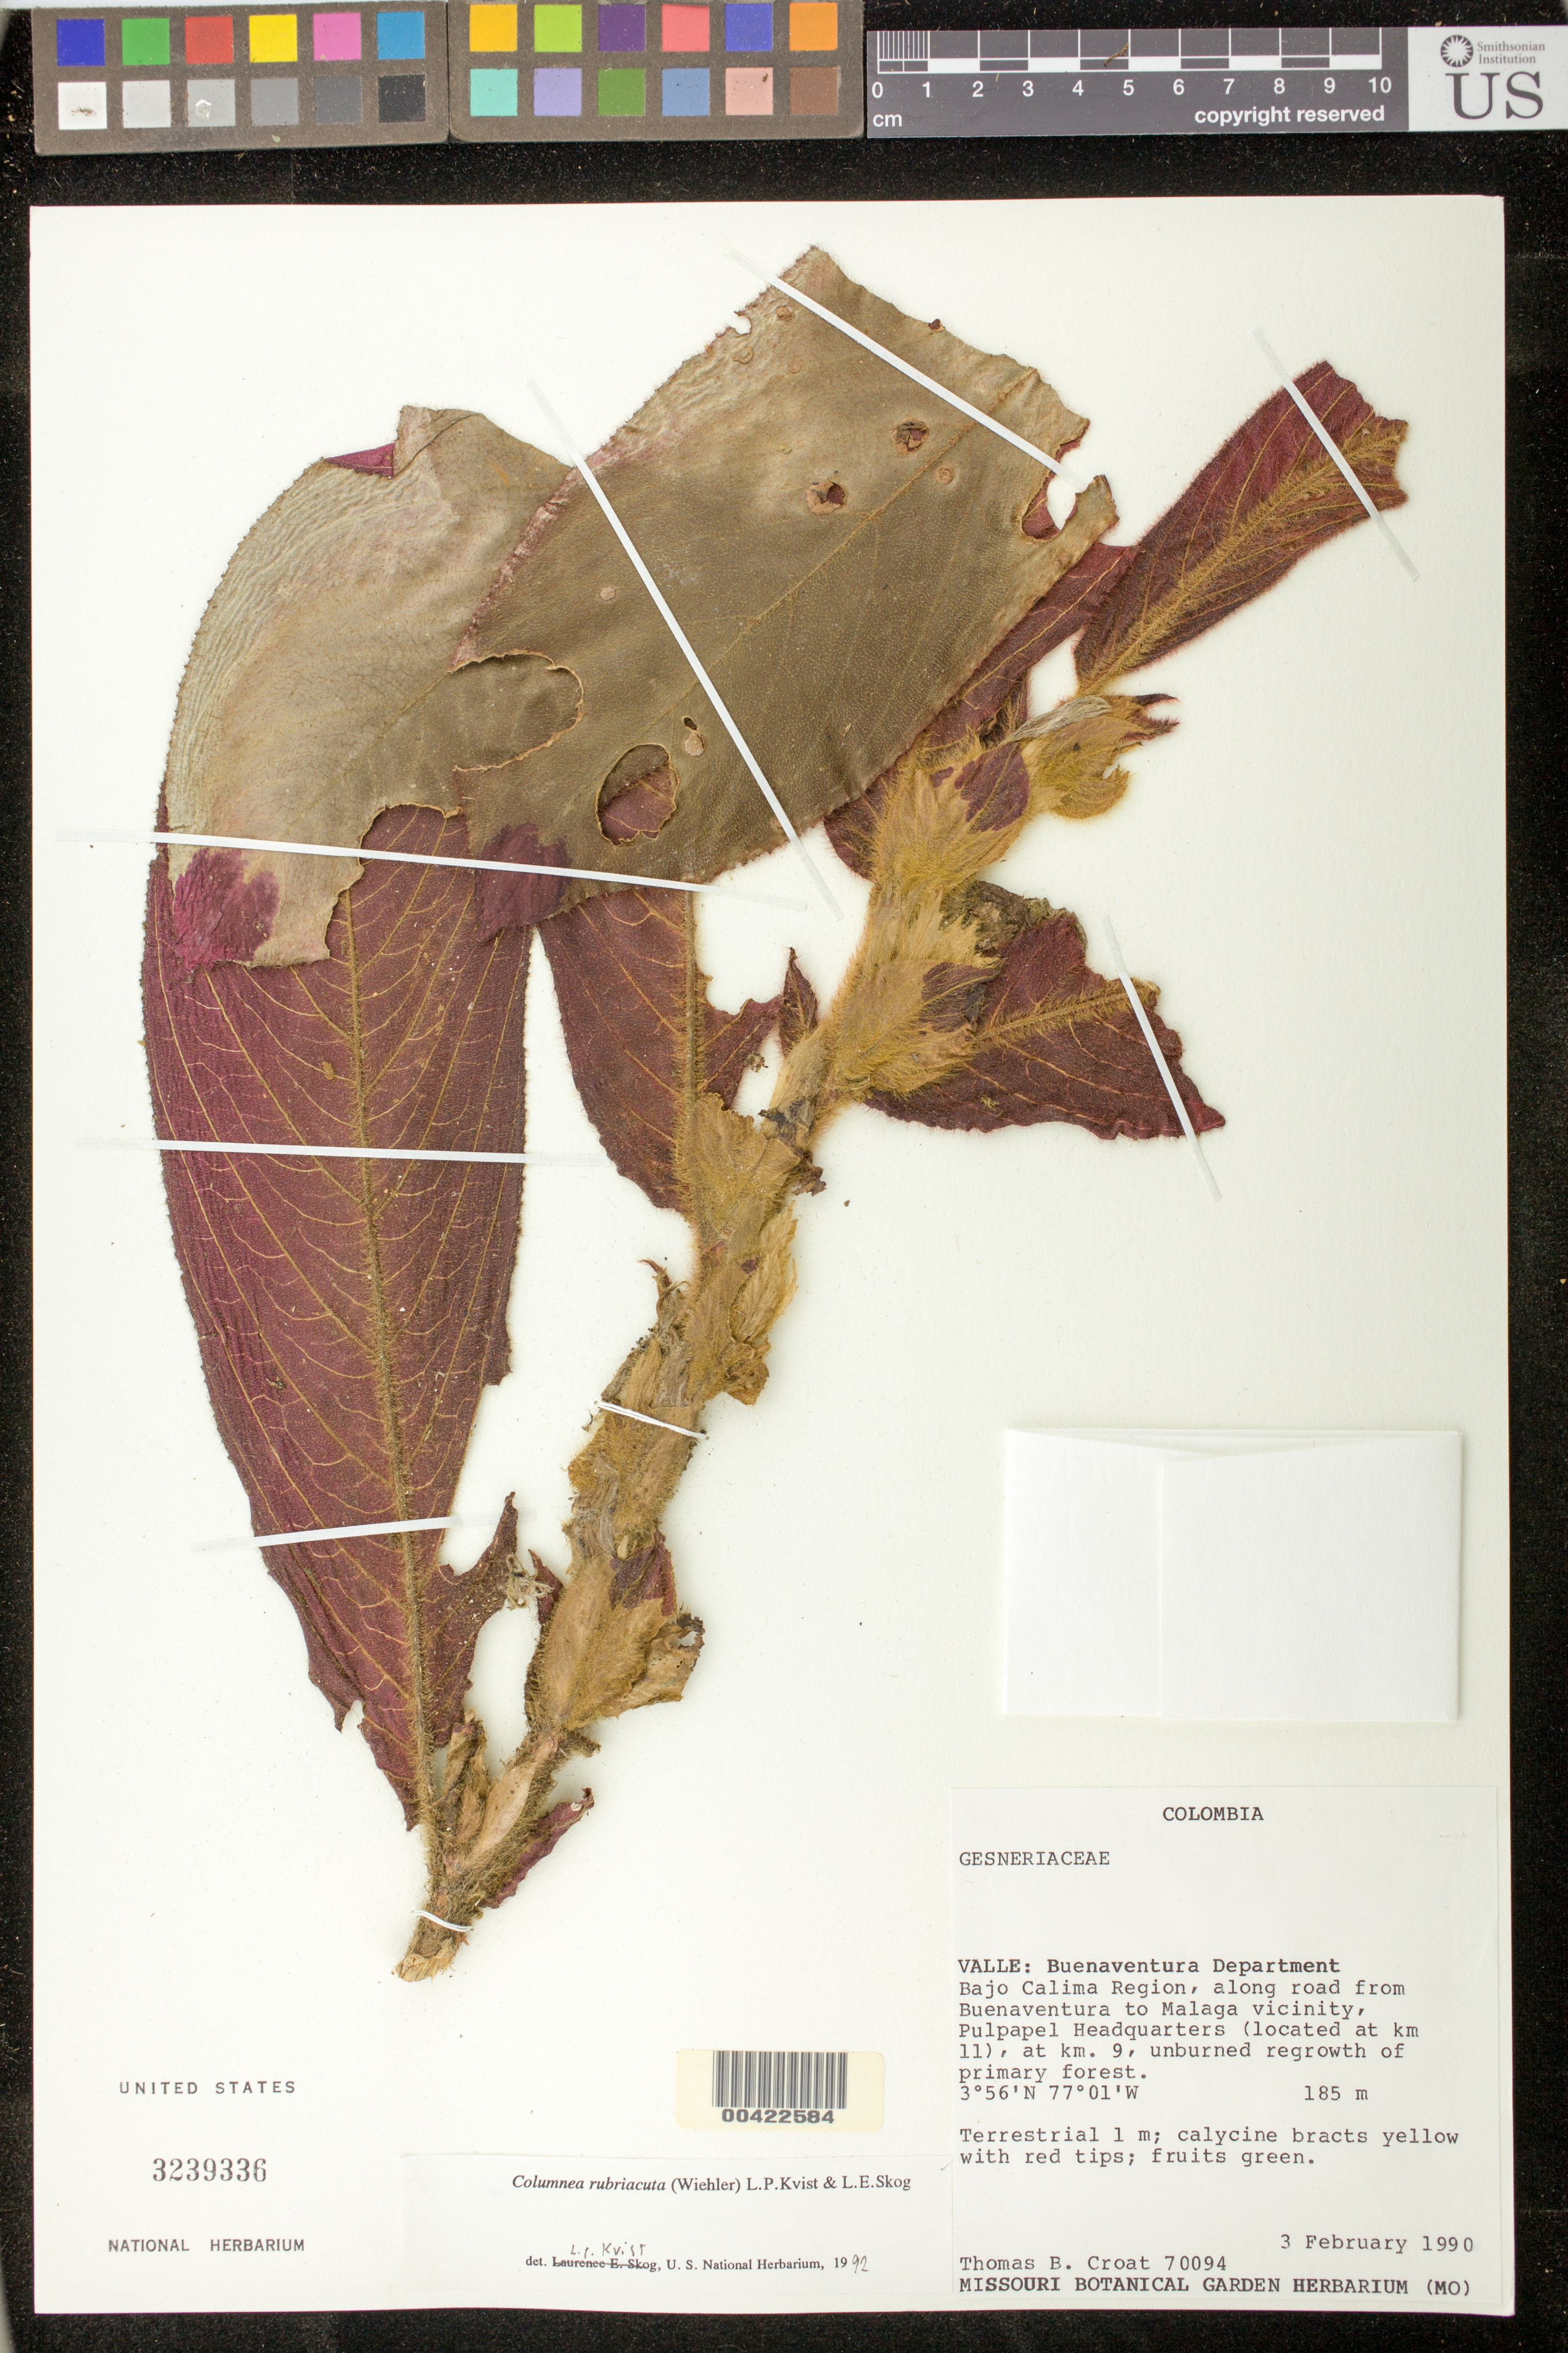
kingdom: Plantae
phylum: Tracheophyta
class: Magnoliopsida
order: Lamiales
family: Gesneriaceae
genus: Columnea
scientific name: Columnea rubriacuta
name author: (Wiehler) L.P. Kvist & L.E. Skog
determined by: Clark, J. L., (SEL), The Marie Selby Botanical Garden (UNITED STATES)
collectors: T. B. Croat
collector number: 70094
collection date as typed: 03 Feb 1990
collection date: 1990-02-03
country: Colombia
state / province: Valle del Cauca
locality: Buenaventura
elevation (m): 185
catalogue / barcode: US 3239336